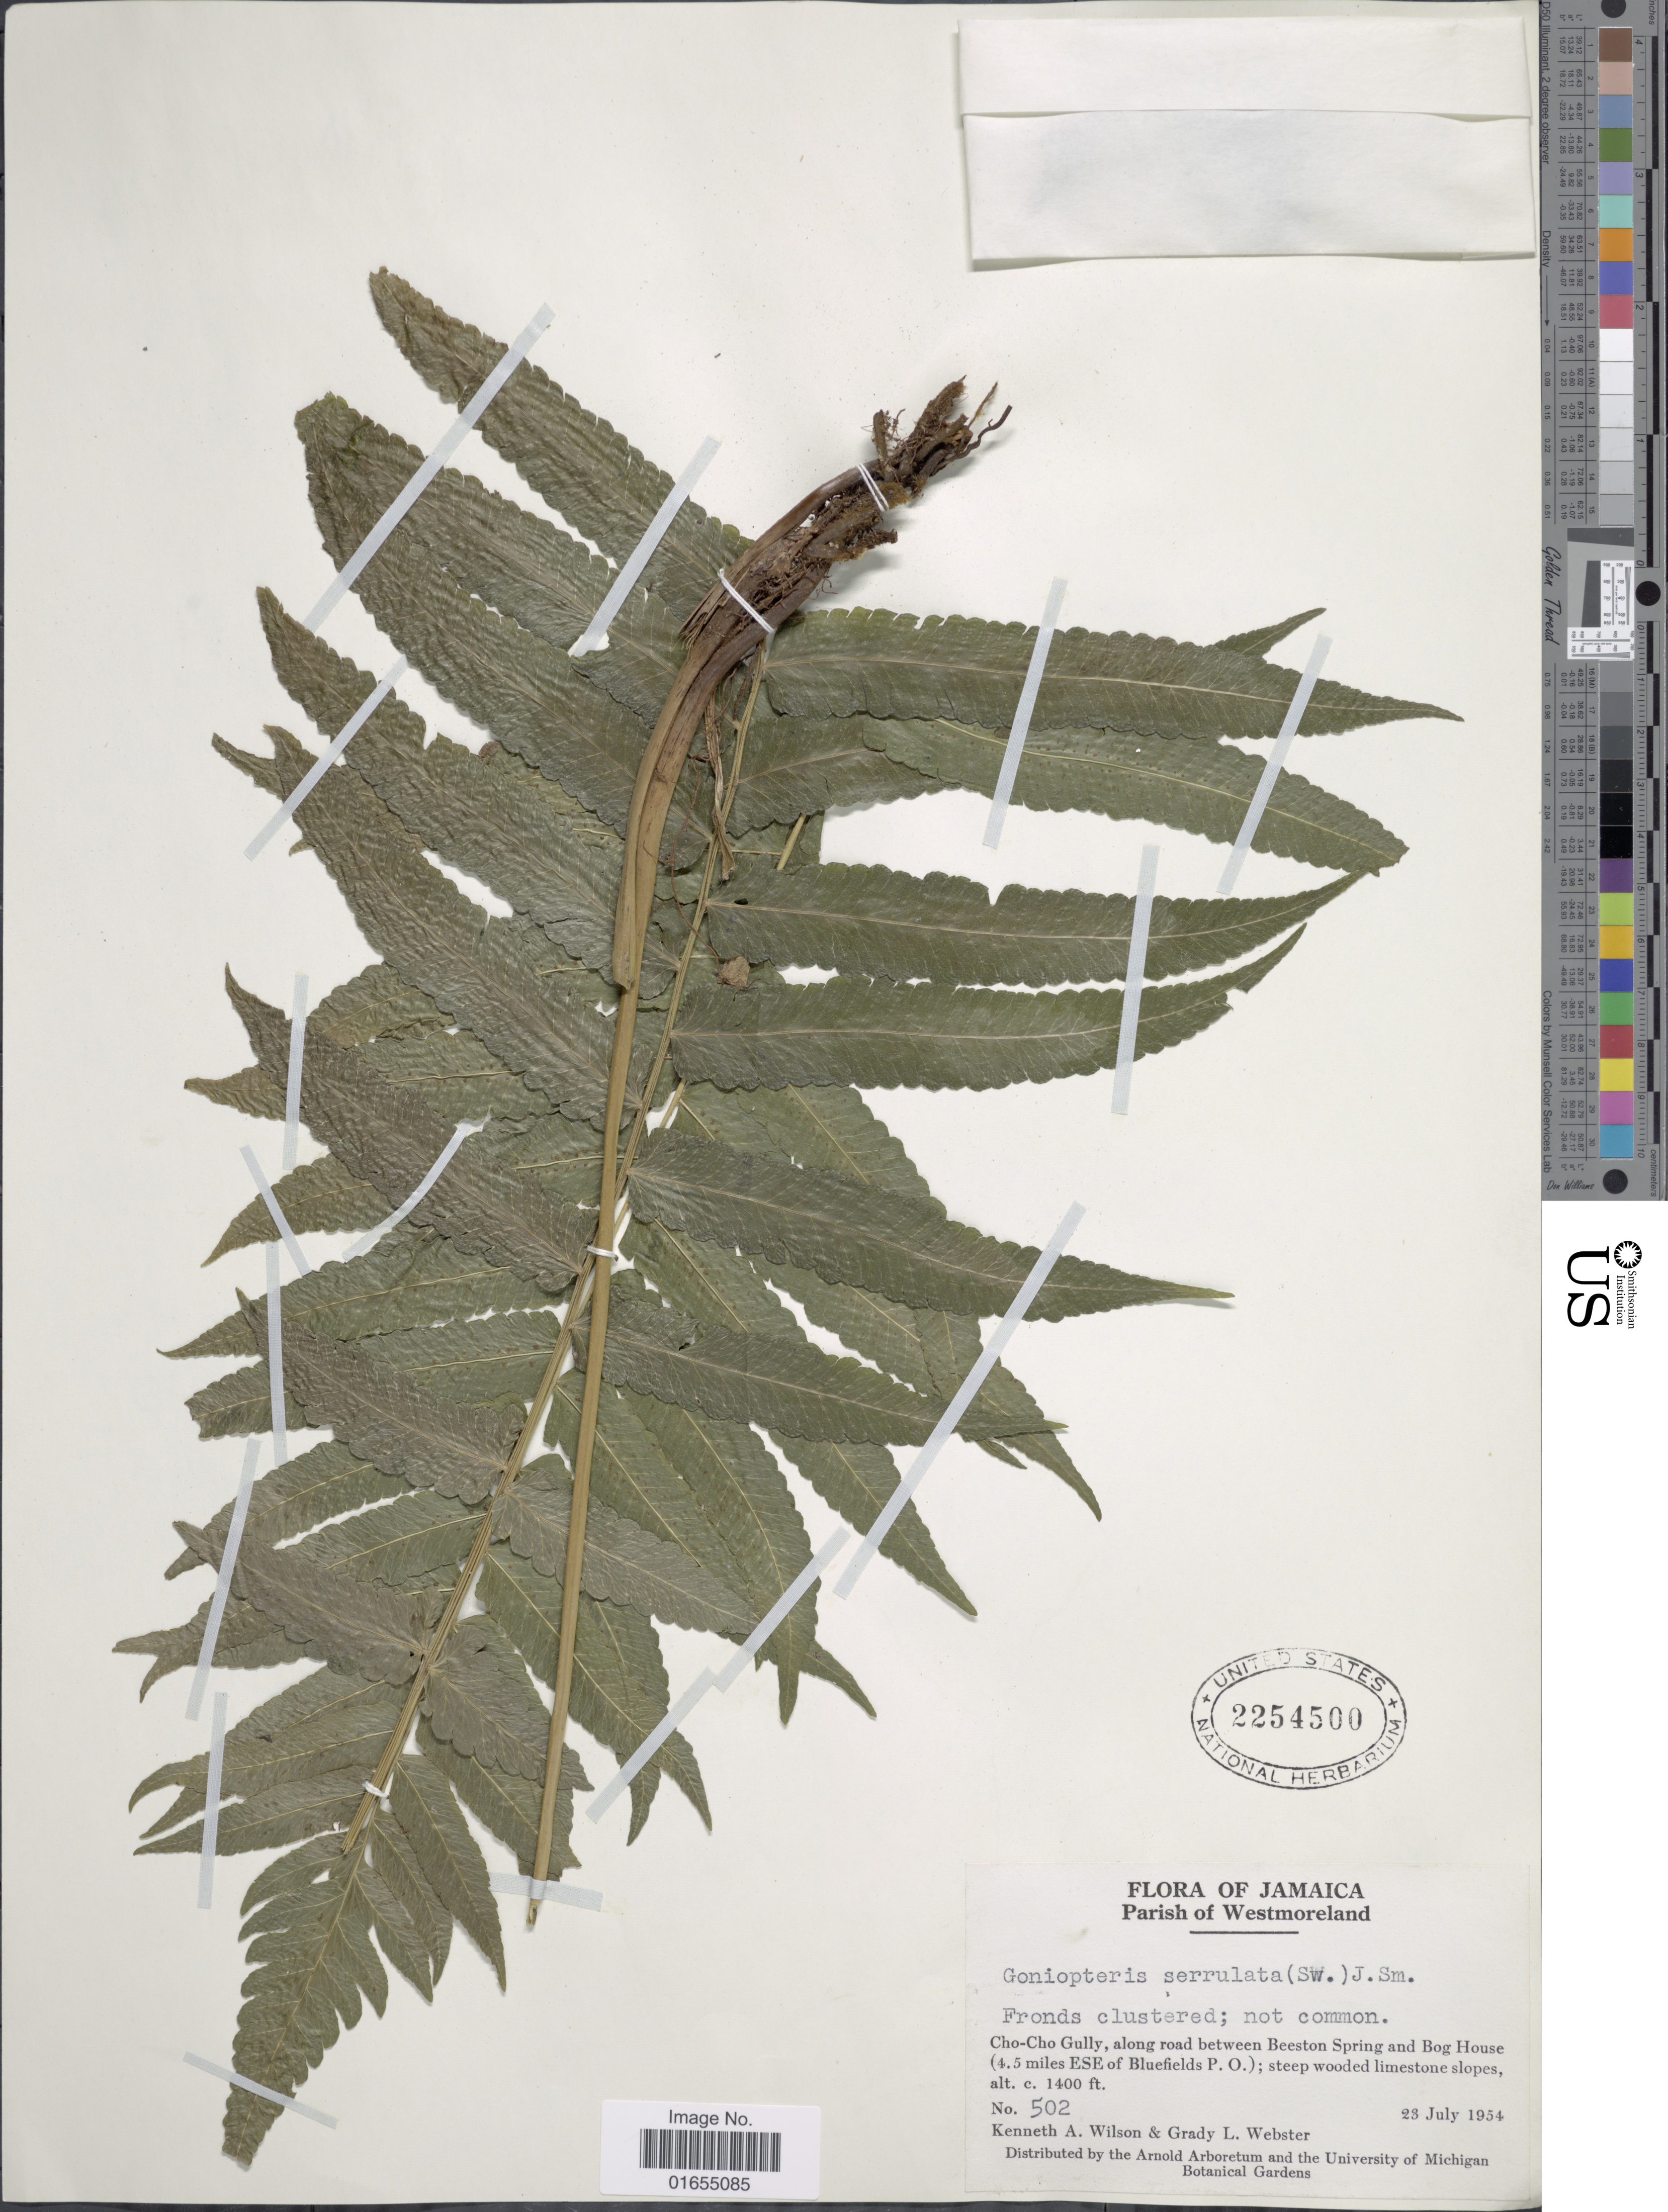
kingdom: Plantae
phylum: Tracheophyta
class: Polypodiopsida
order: Polypodiales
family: Thelypteridaceae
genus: Goniopteris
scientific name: Goniopteris serrulata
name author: (Sw.) J. Sm.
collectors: K. A. Wilson & G. L. Webster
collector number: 502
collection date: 1954-07-23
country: Jamaica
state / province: Westmoreland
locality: Cho-Cho Gully, along road between Beeston Spring and Bog House (4.5 miles ESE of Bluefields P.O.) ; steep wooded limestone slopes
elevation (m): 427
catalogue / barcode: US 2254500